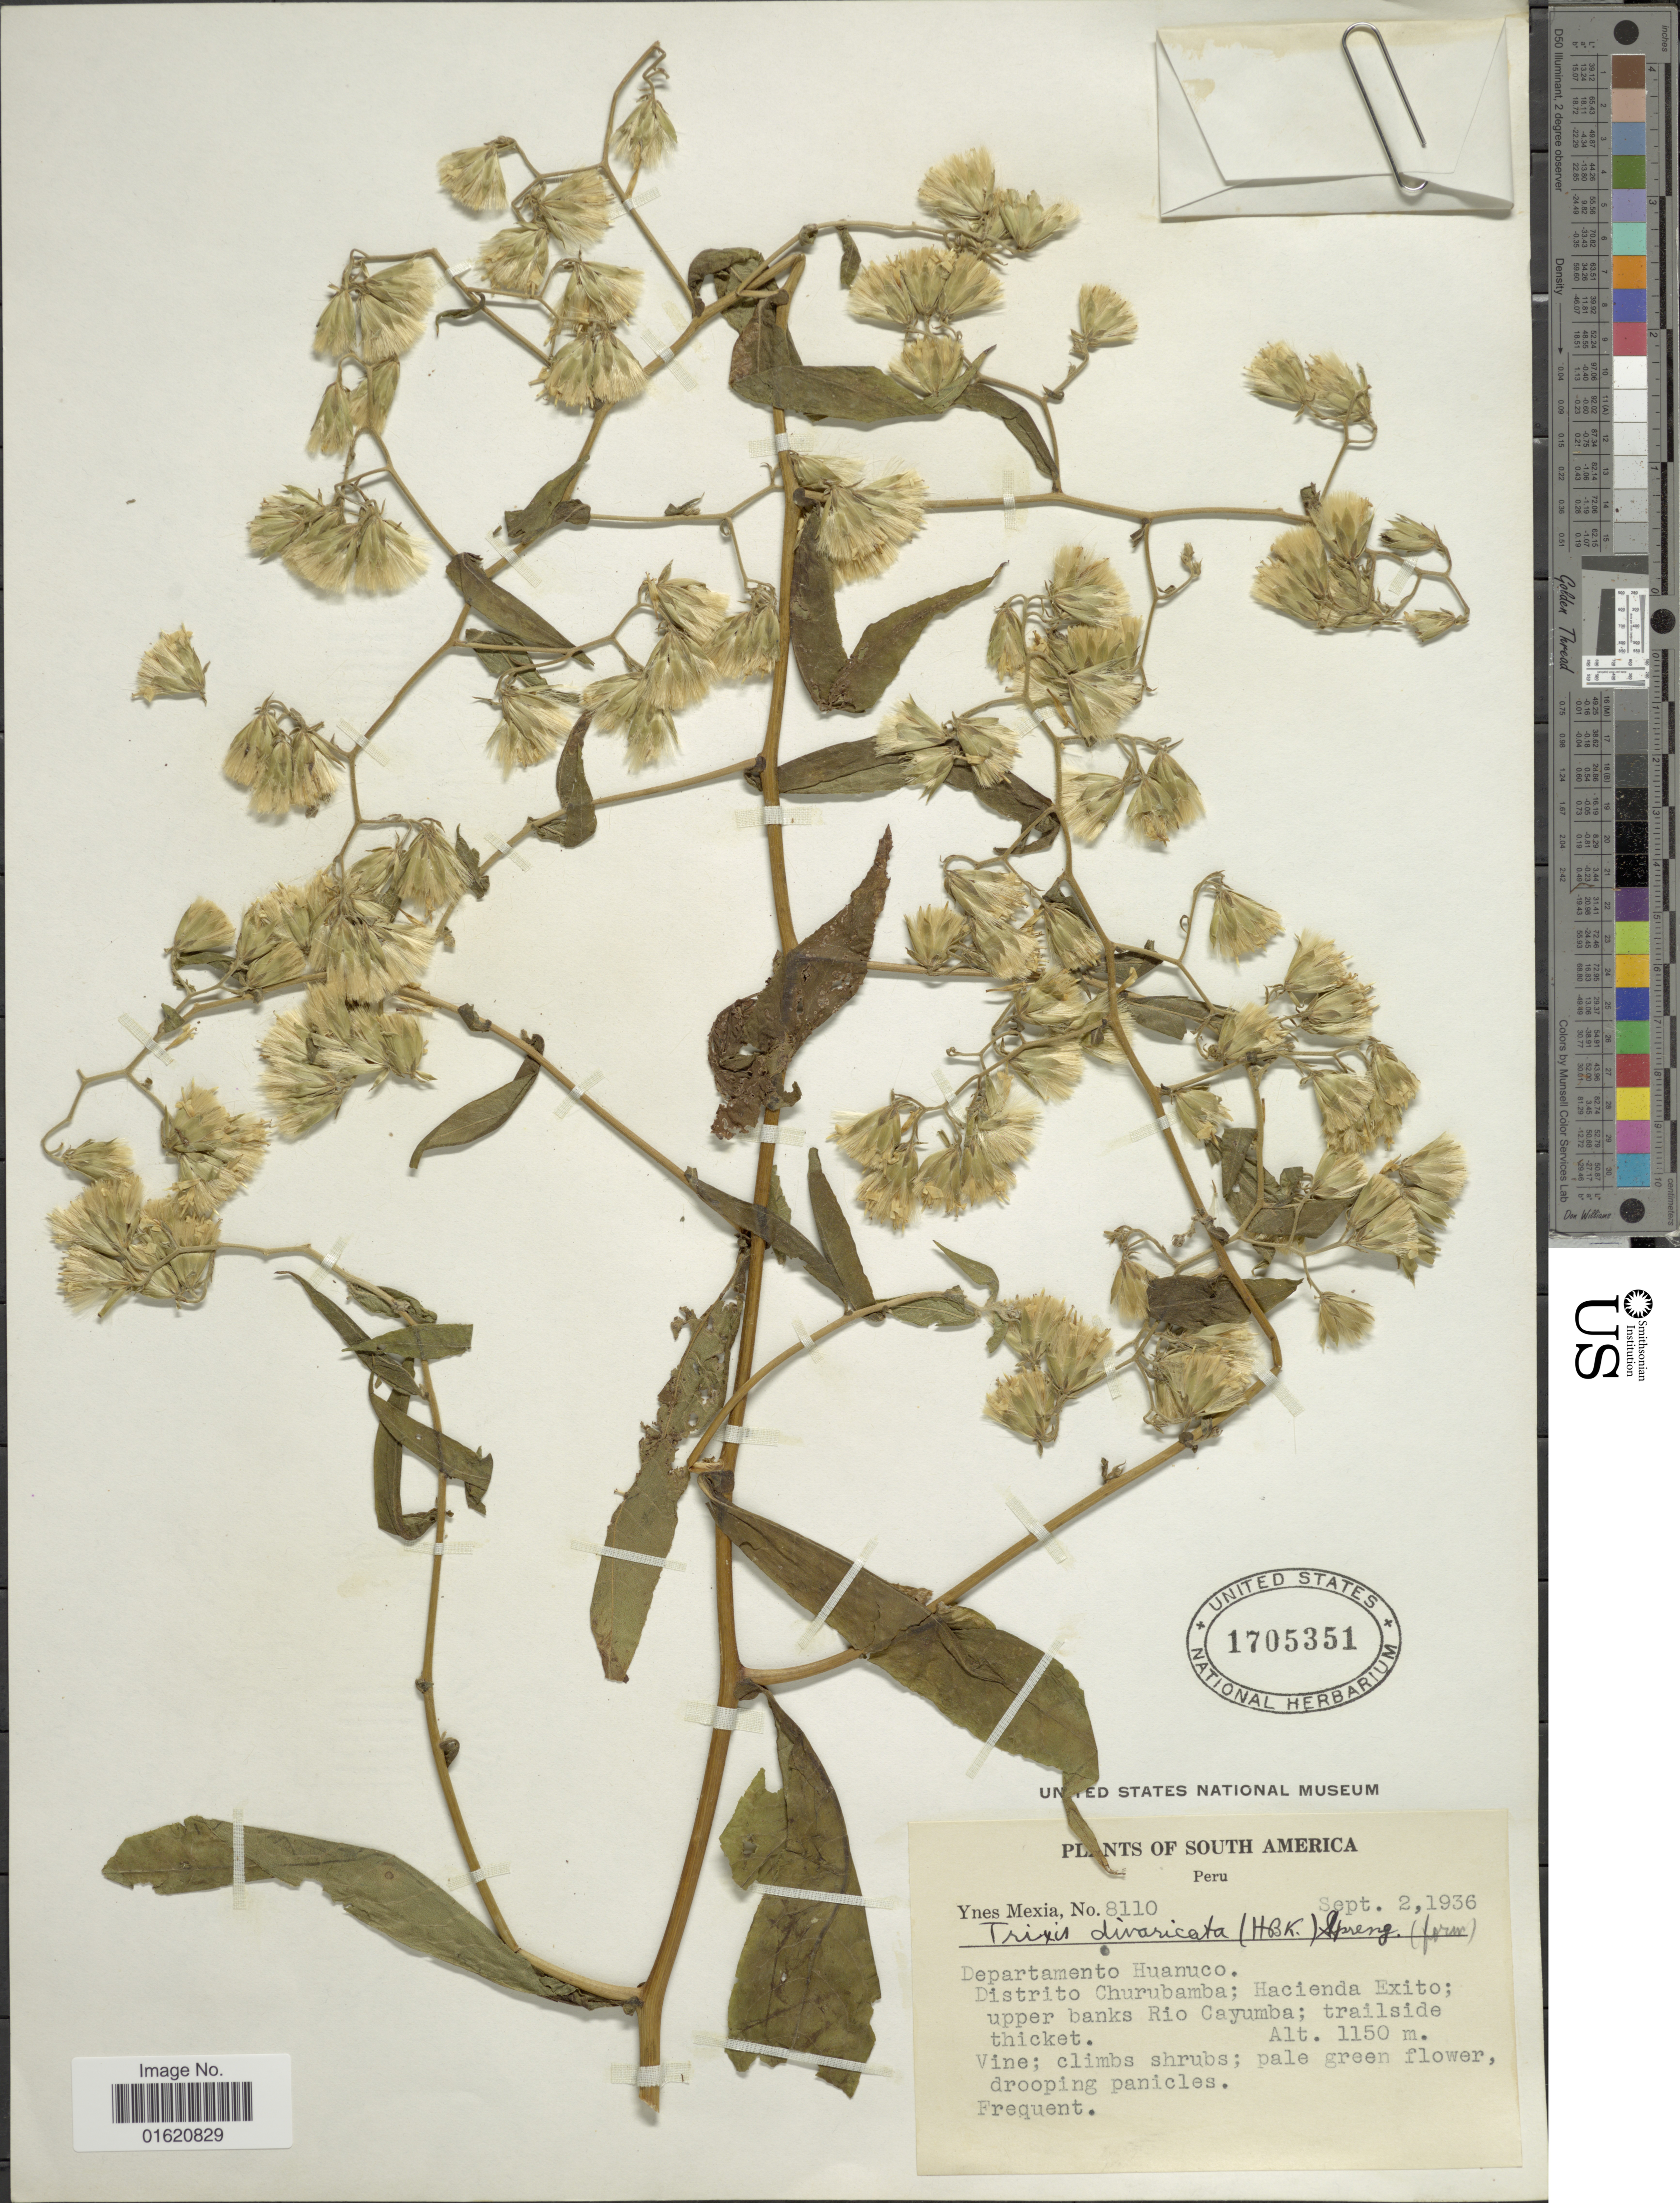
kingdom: Plantae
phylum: Tracheophyta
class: Magnoliopsida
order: Asterales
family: Asteraceae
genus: Trixis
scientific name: Trixis antimenorrhoea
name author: (Schrank) Mart. ex Kuntze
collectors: Y. Mexia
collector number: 8110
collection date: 1936-09-02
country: Peru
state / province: Huánuco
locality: Distrito Churubamba; Hacienda Exito; upper banks Rio Cayuma; trailside thicket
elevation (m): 1150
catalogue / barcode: US 1705351